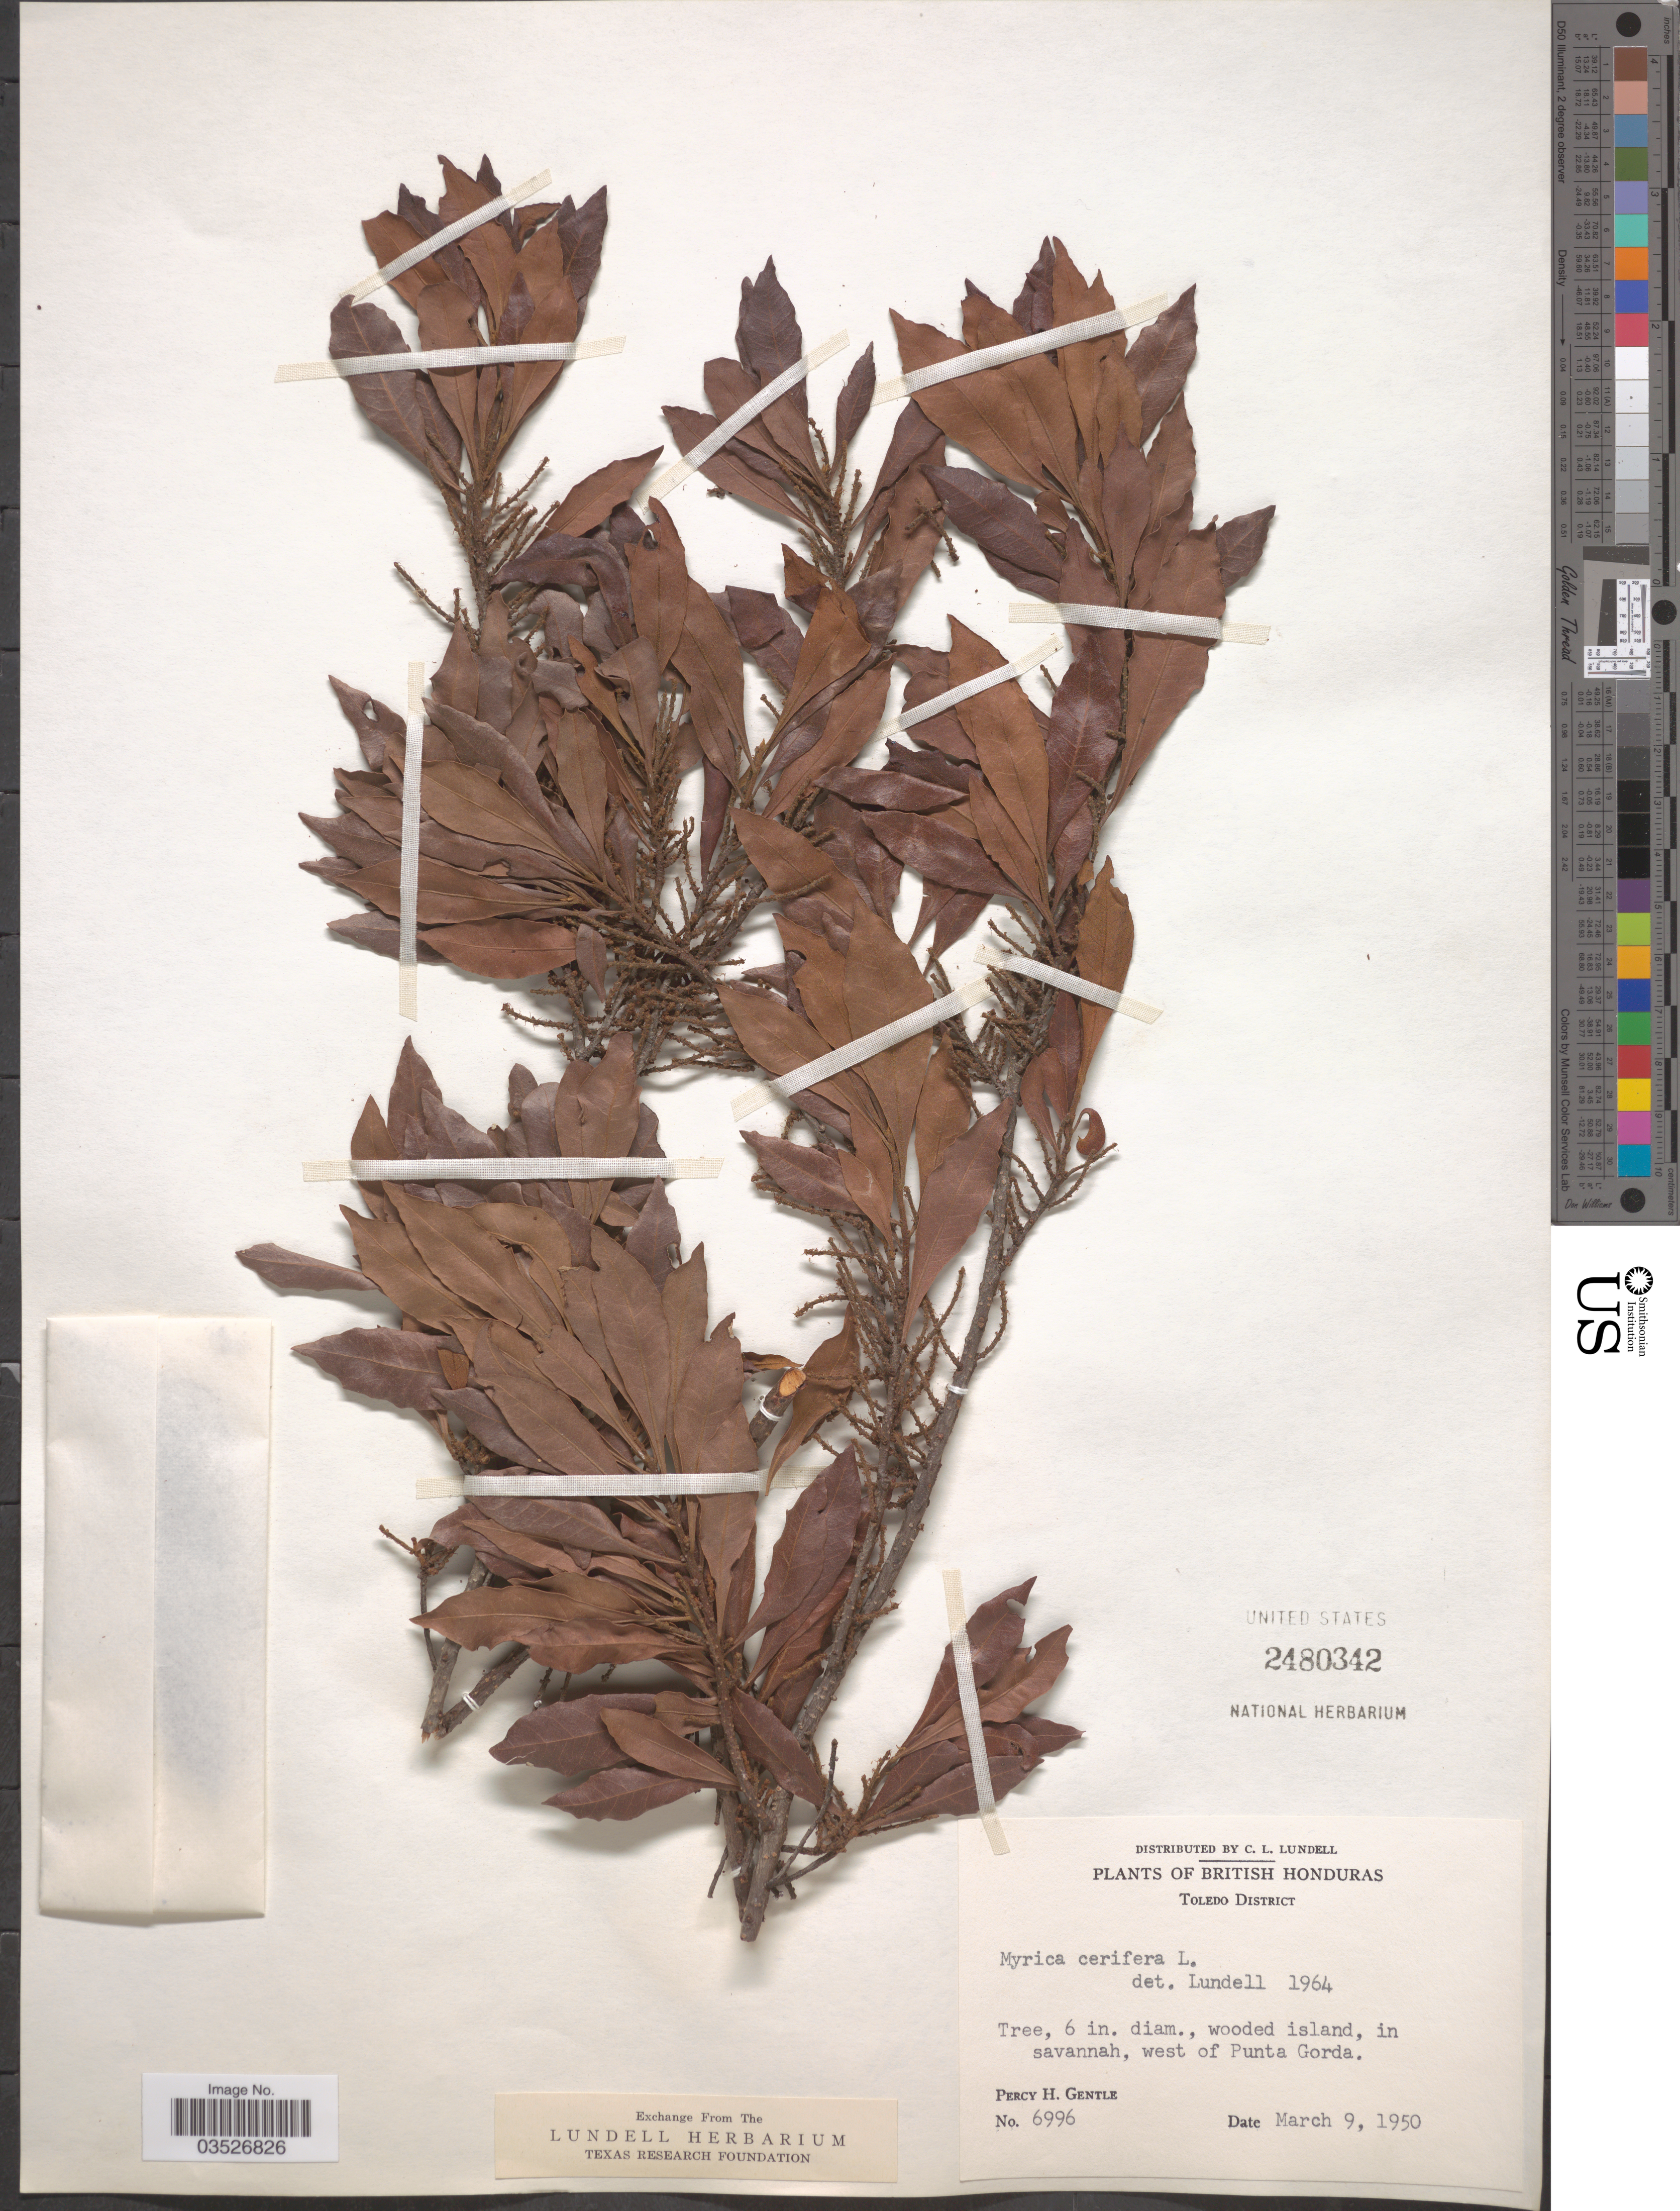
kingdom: Plantae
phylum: Tracheophyta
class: Magnoliopsida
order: Fagales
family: Myricaceae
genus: Morella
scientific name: Morella cerifera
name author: (L.) Small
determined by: Strong, M. T., (US), Smithsonian Institution - National Museum of Natural History (UNITED STATES)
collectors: P. H. Gentle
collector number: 6996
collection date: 1950-03-09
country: Belize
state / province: Toledo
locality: British Honduras. Toledo District. Wooded island, in savannah, west of Punta Gorda.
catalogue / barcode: US 2480342